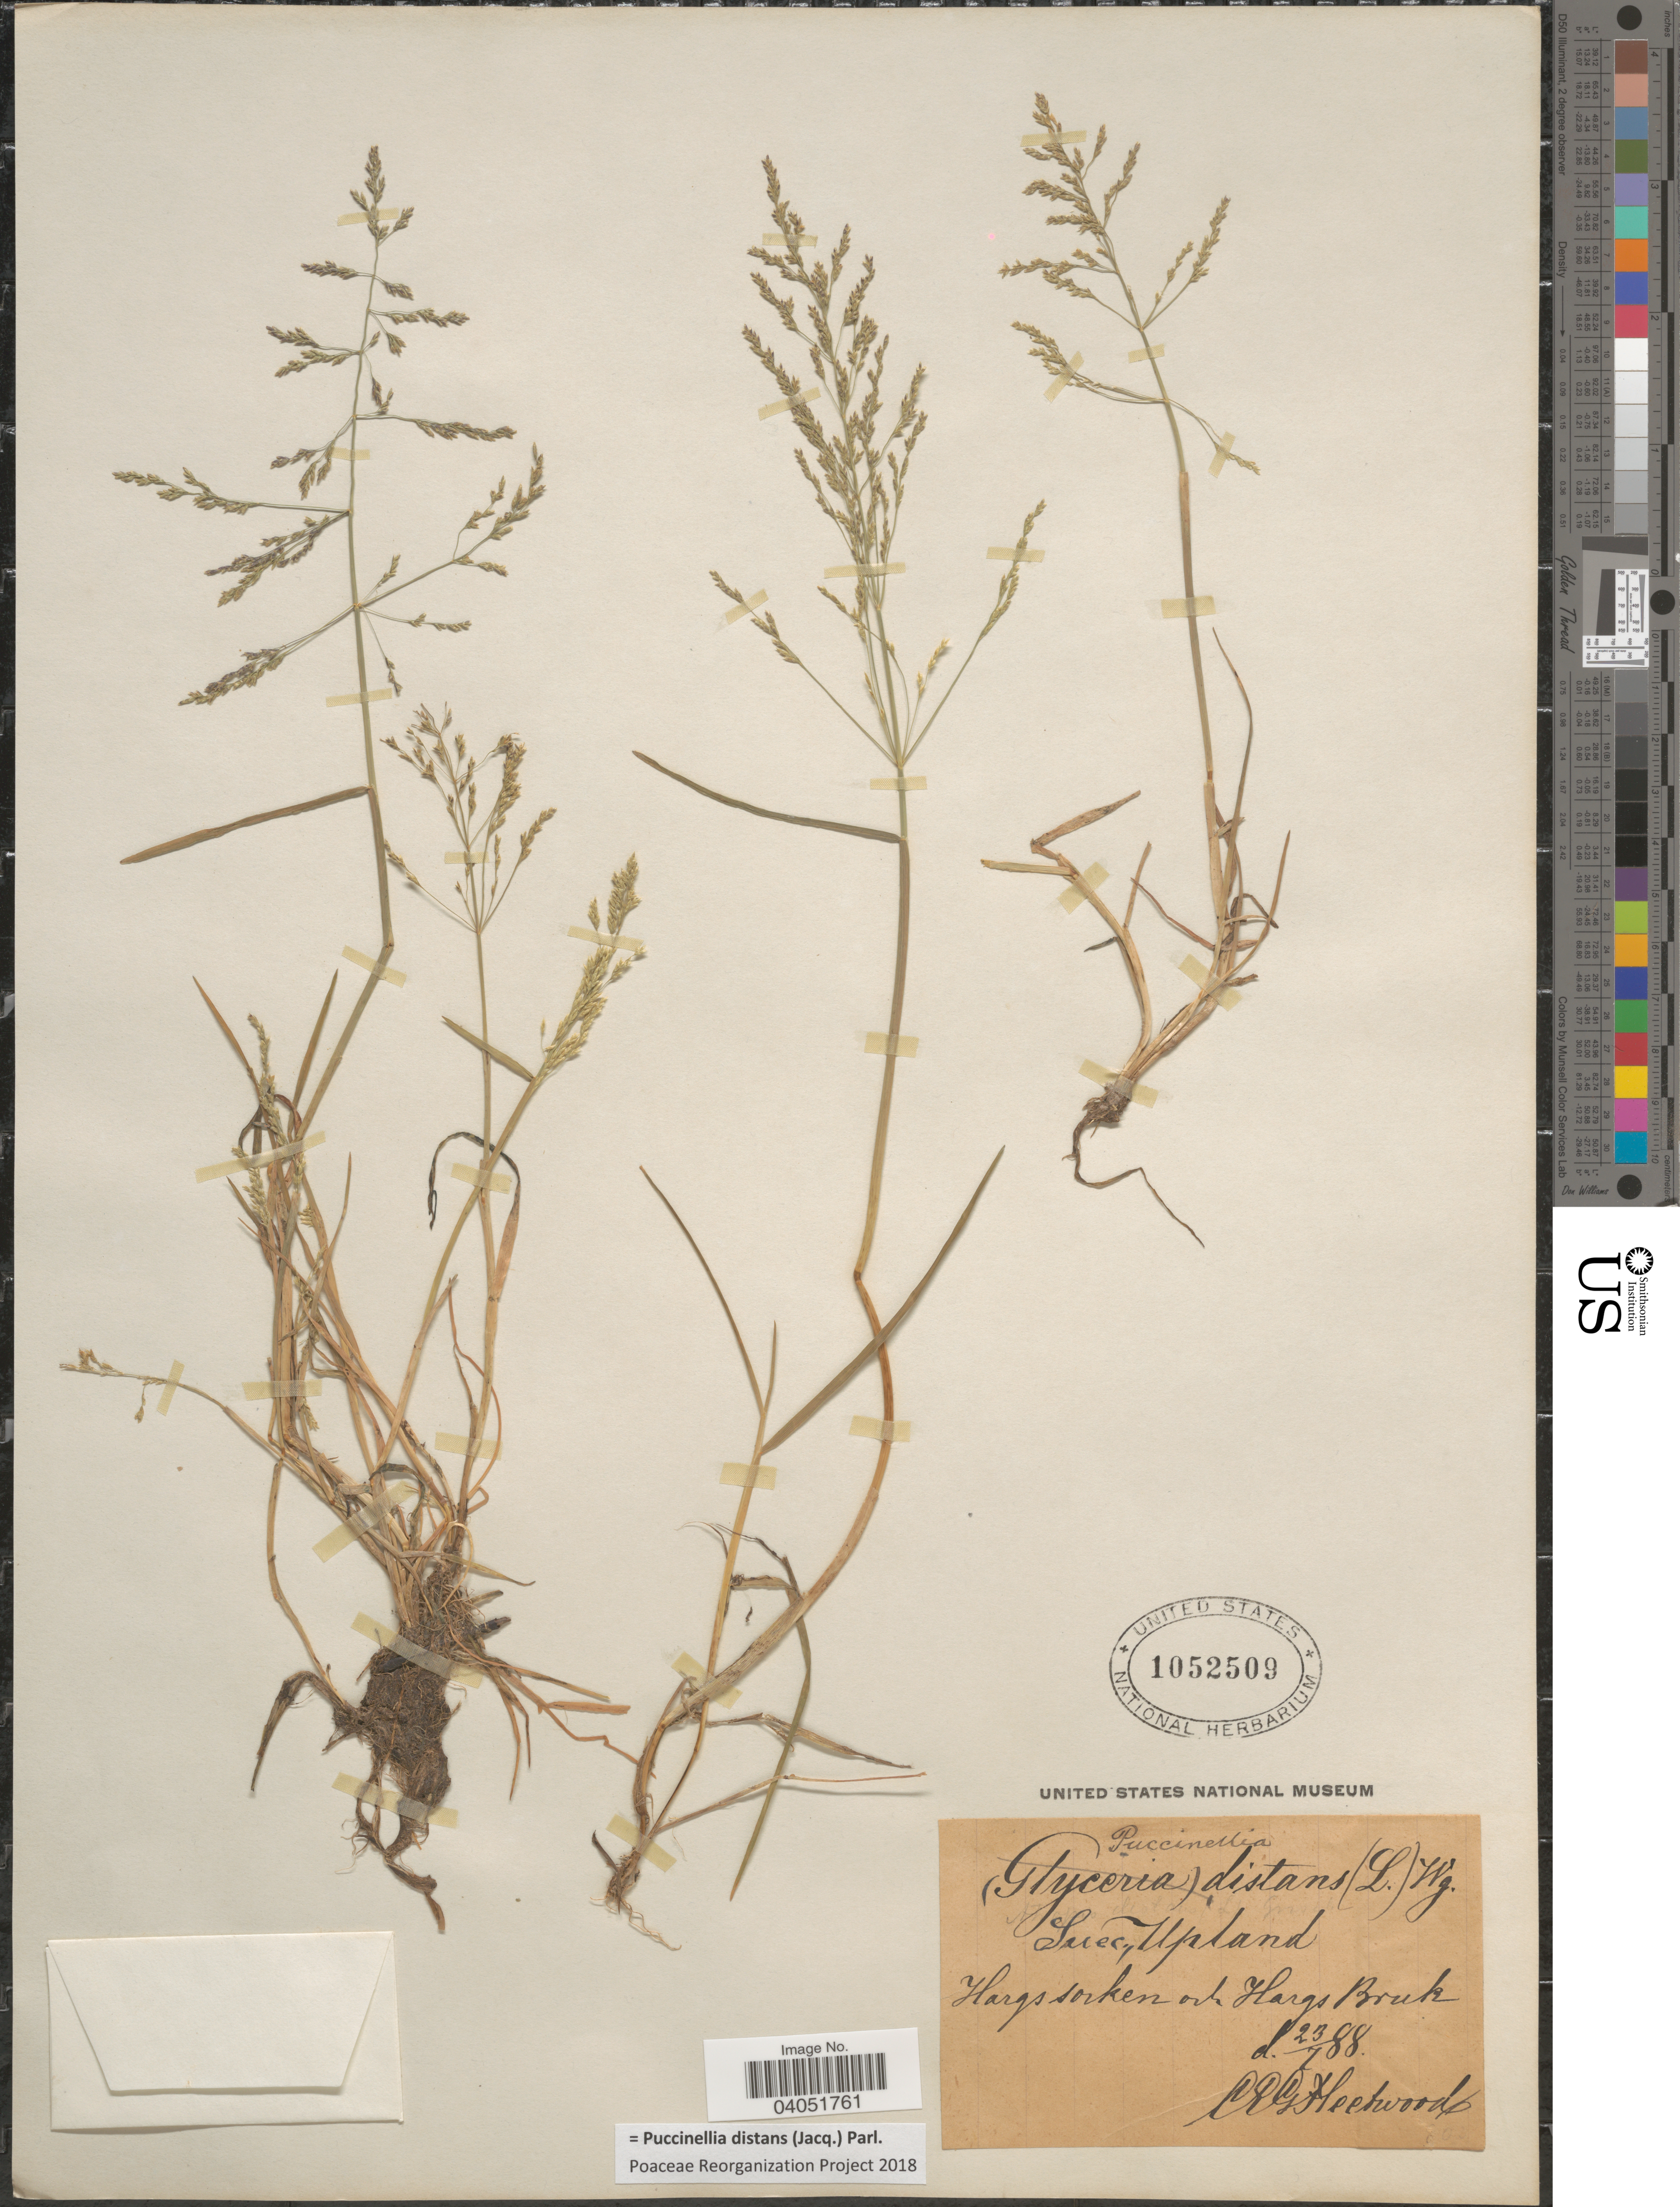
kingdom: Plantae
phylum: Tracheophyta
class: Liliopsida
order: Poales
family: Poaceae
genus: Puccinellia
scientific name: Puccinellia distans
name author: (Jacq.) Parl.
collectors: C. Heetwoods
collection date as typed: Transcribed d/m/y: 23/7/88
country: Sweden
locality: Suec., Upland. Hargsocken ad Hargs Bruk.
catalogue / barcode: US 1052509